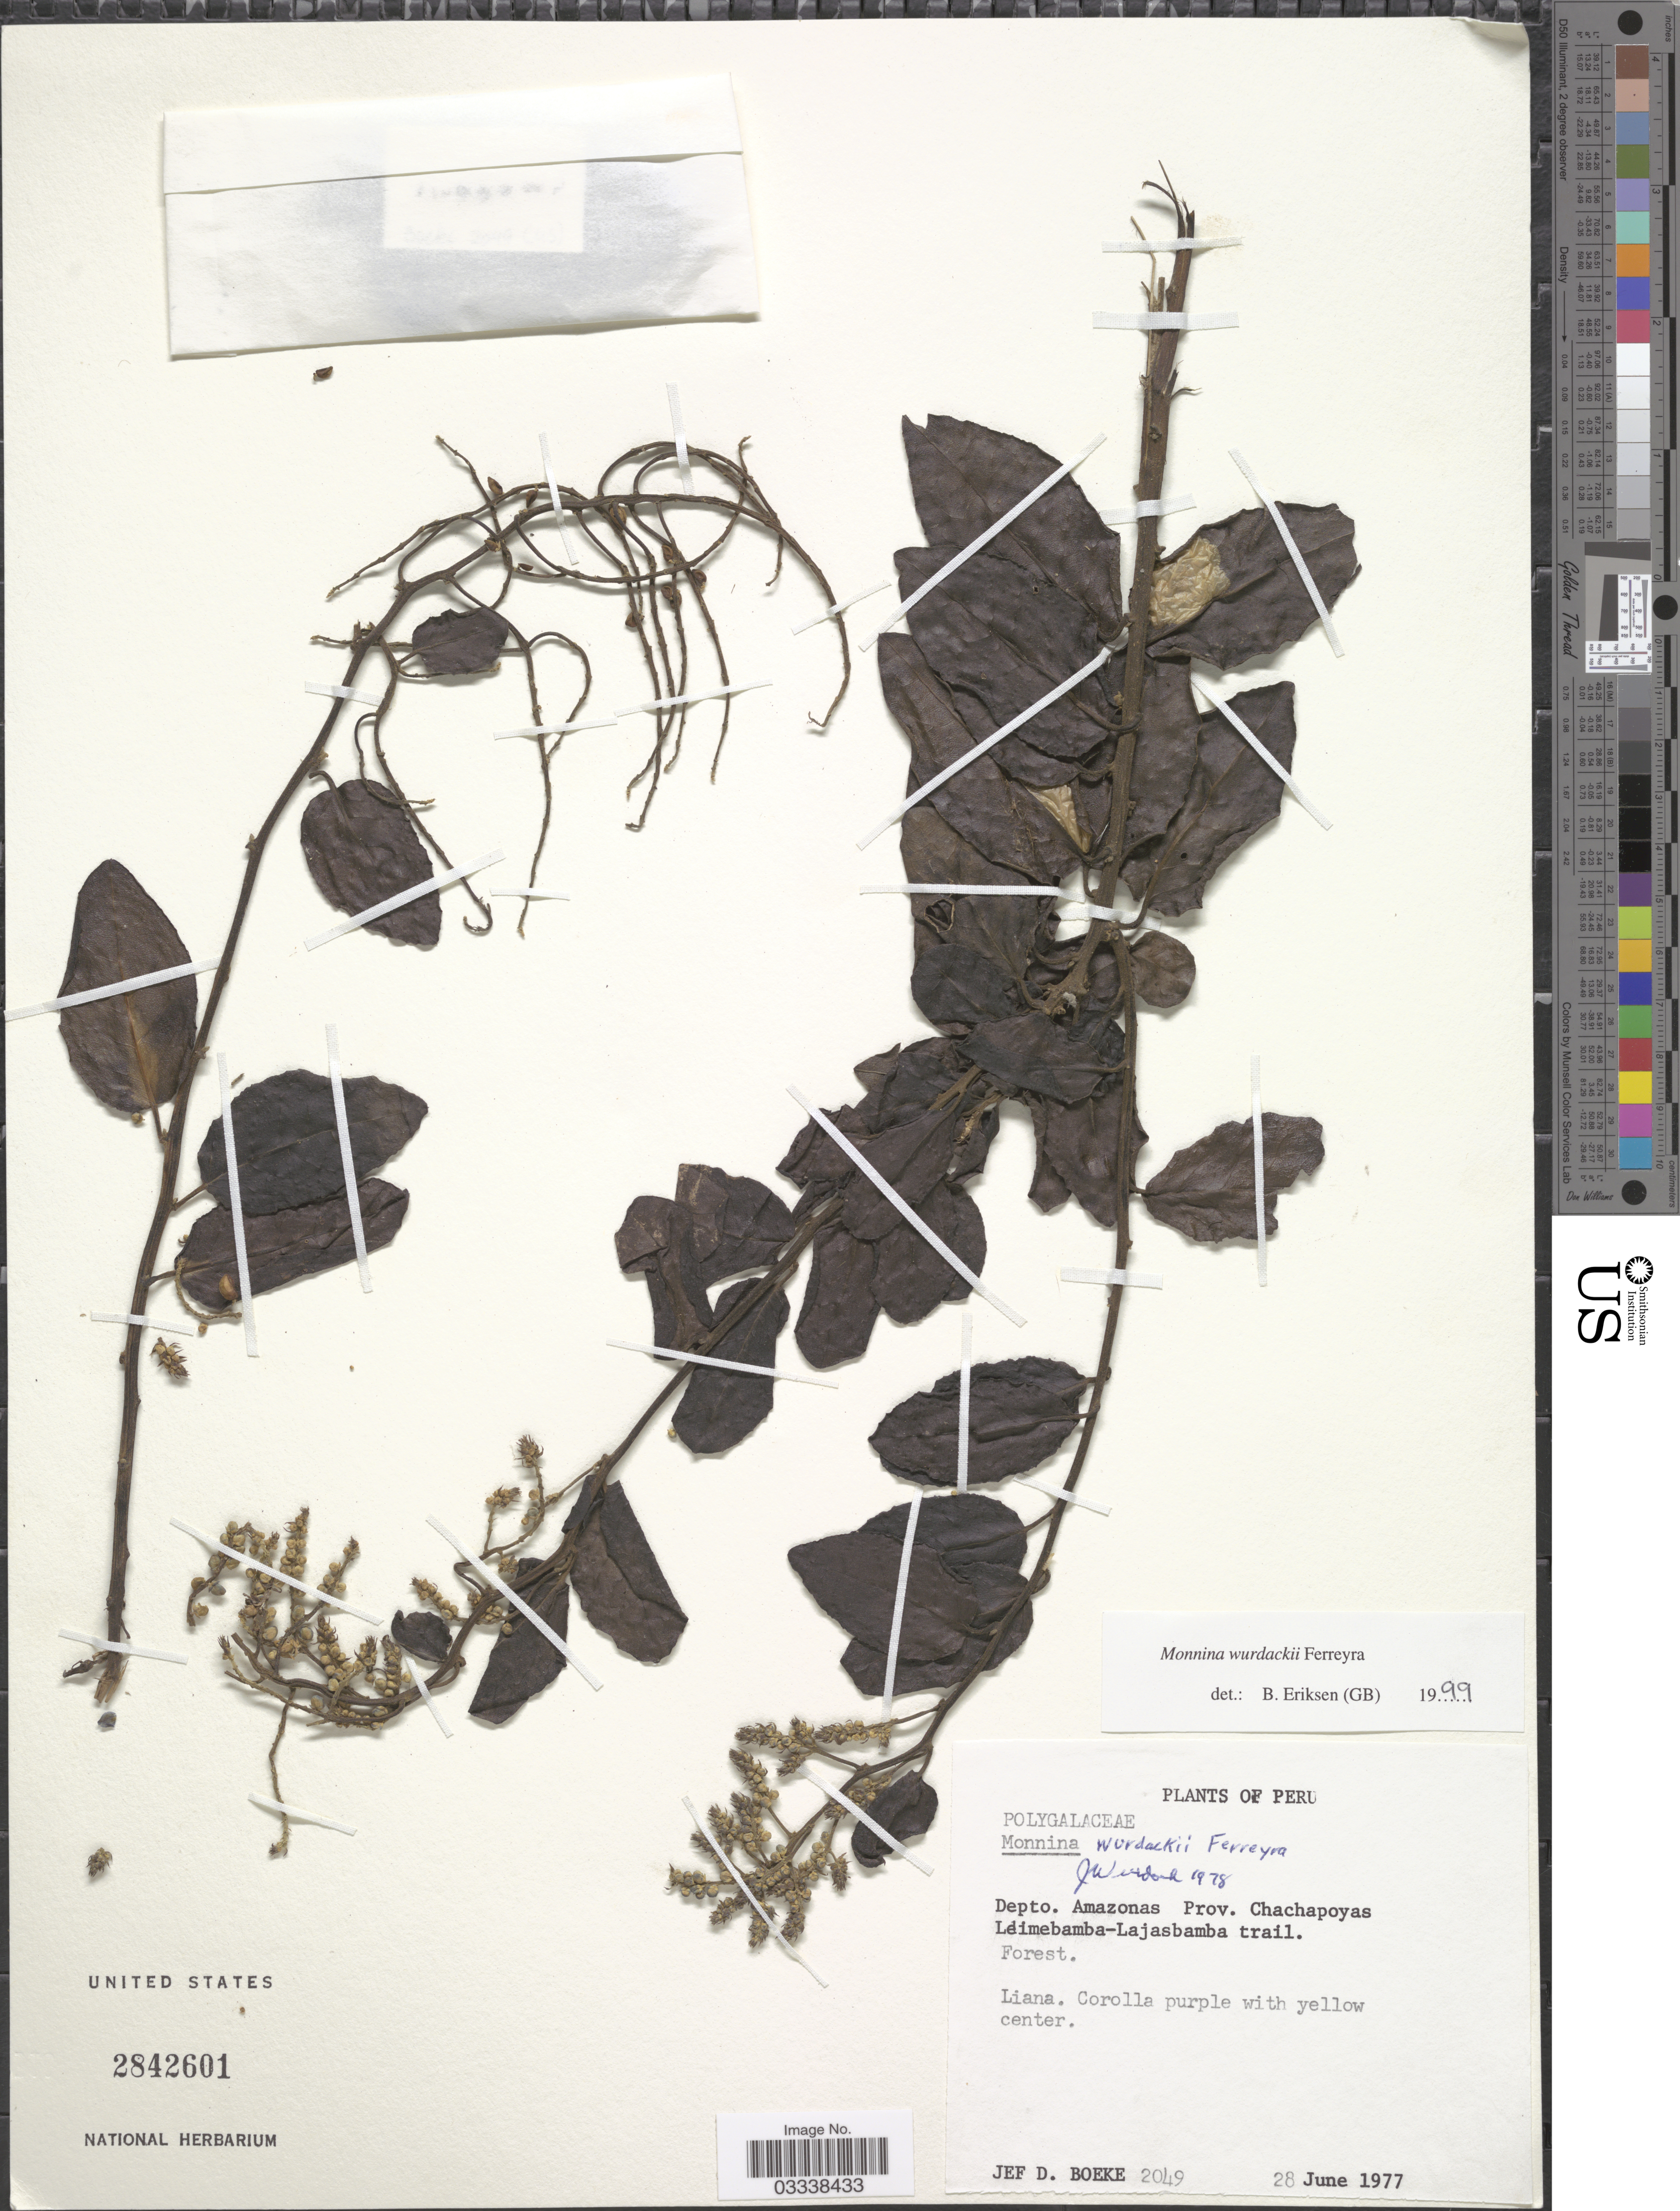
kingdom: Plantae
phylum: Tracheophyta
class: Magnoliopsida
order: Fabales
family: Polygalaceae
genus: Monnina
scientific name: Monnina wurdackii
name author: Ferreyra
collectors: J. Boeke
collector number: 2049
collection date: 1977-06-28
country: Peru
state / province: Amazonas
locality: Depto. Amazonas, Prov. Chachapoyas. Leimebamba-Lajasbamba trail.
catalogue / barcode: US 2842601